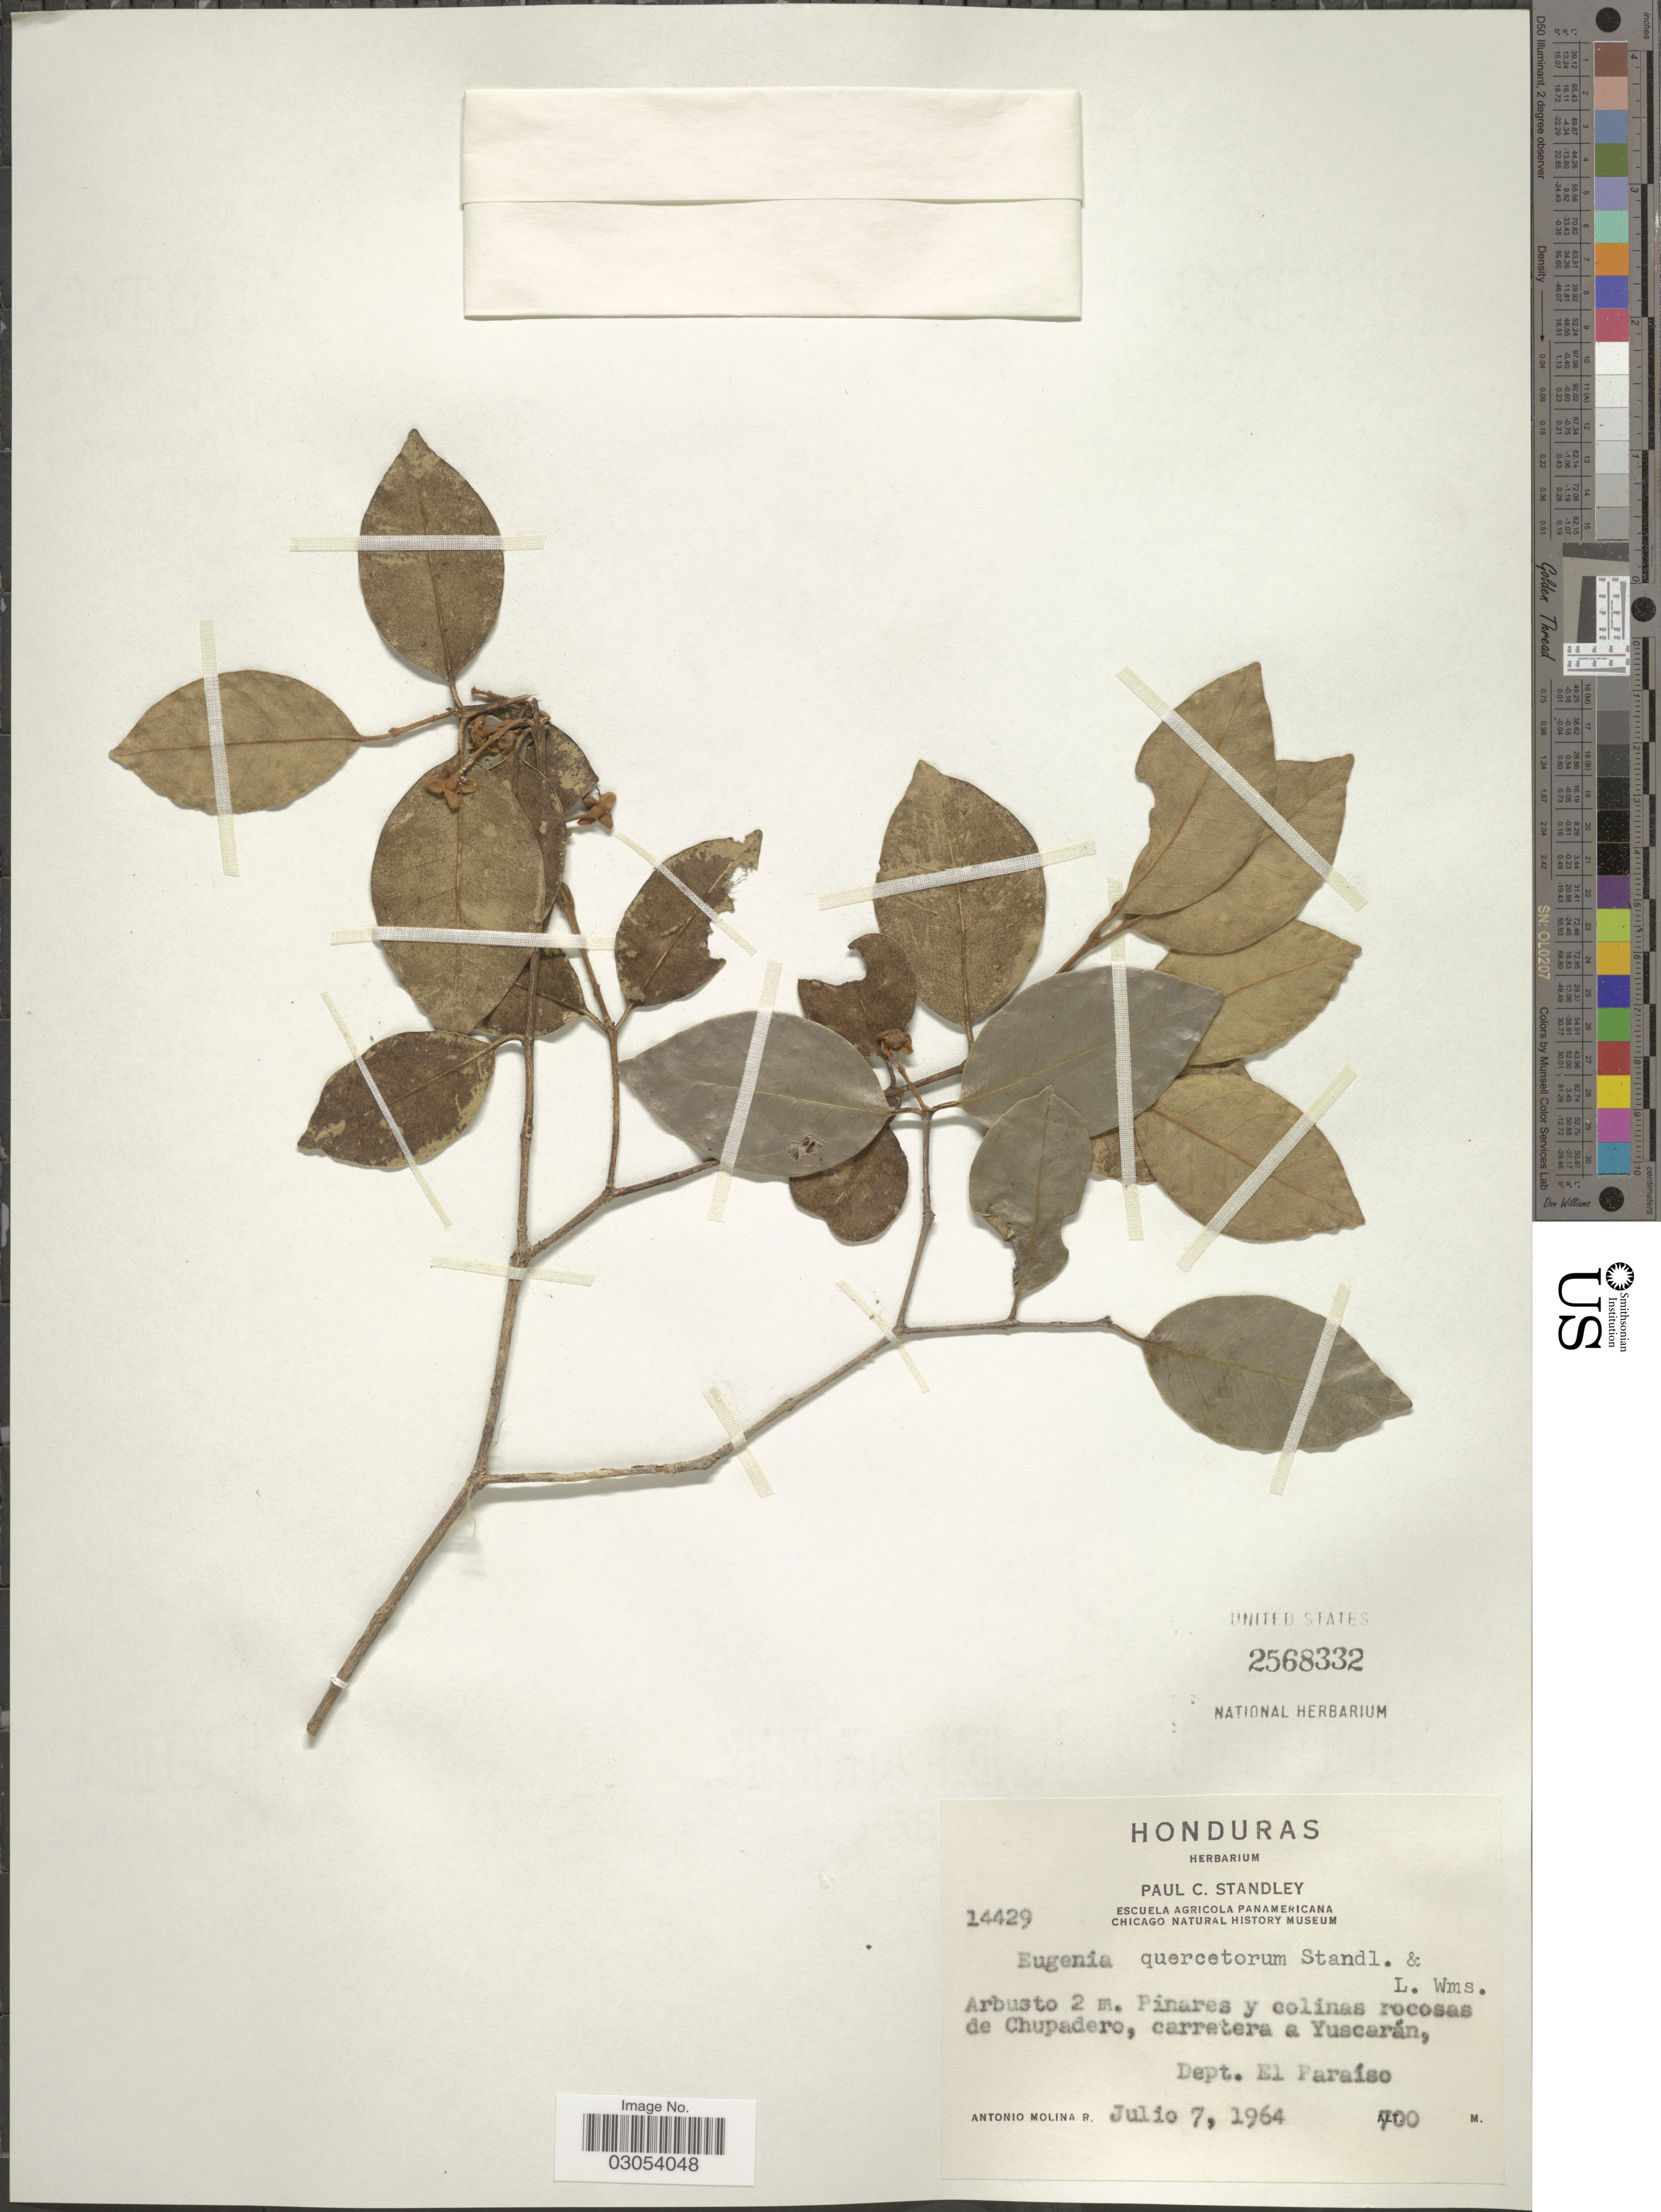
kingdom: Plantae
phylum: Tracheophyta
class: Magnoliopsida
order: Myrtales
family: Myrtaceae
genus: Eugenia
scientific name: Eugenia quercetorum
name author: Standl. & L.O. Williams ex Barrie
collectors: A. Molina R.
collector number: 14429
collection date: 1964-07-07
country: Honduras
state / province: El Paraíso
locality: Pinares y colinas rocosas de Chupadero, carretera a Yuscarán, Dept. El Paraíso.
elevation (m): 700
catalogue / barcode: US 2568332